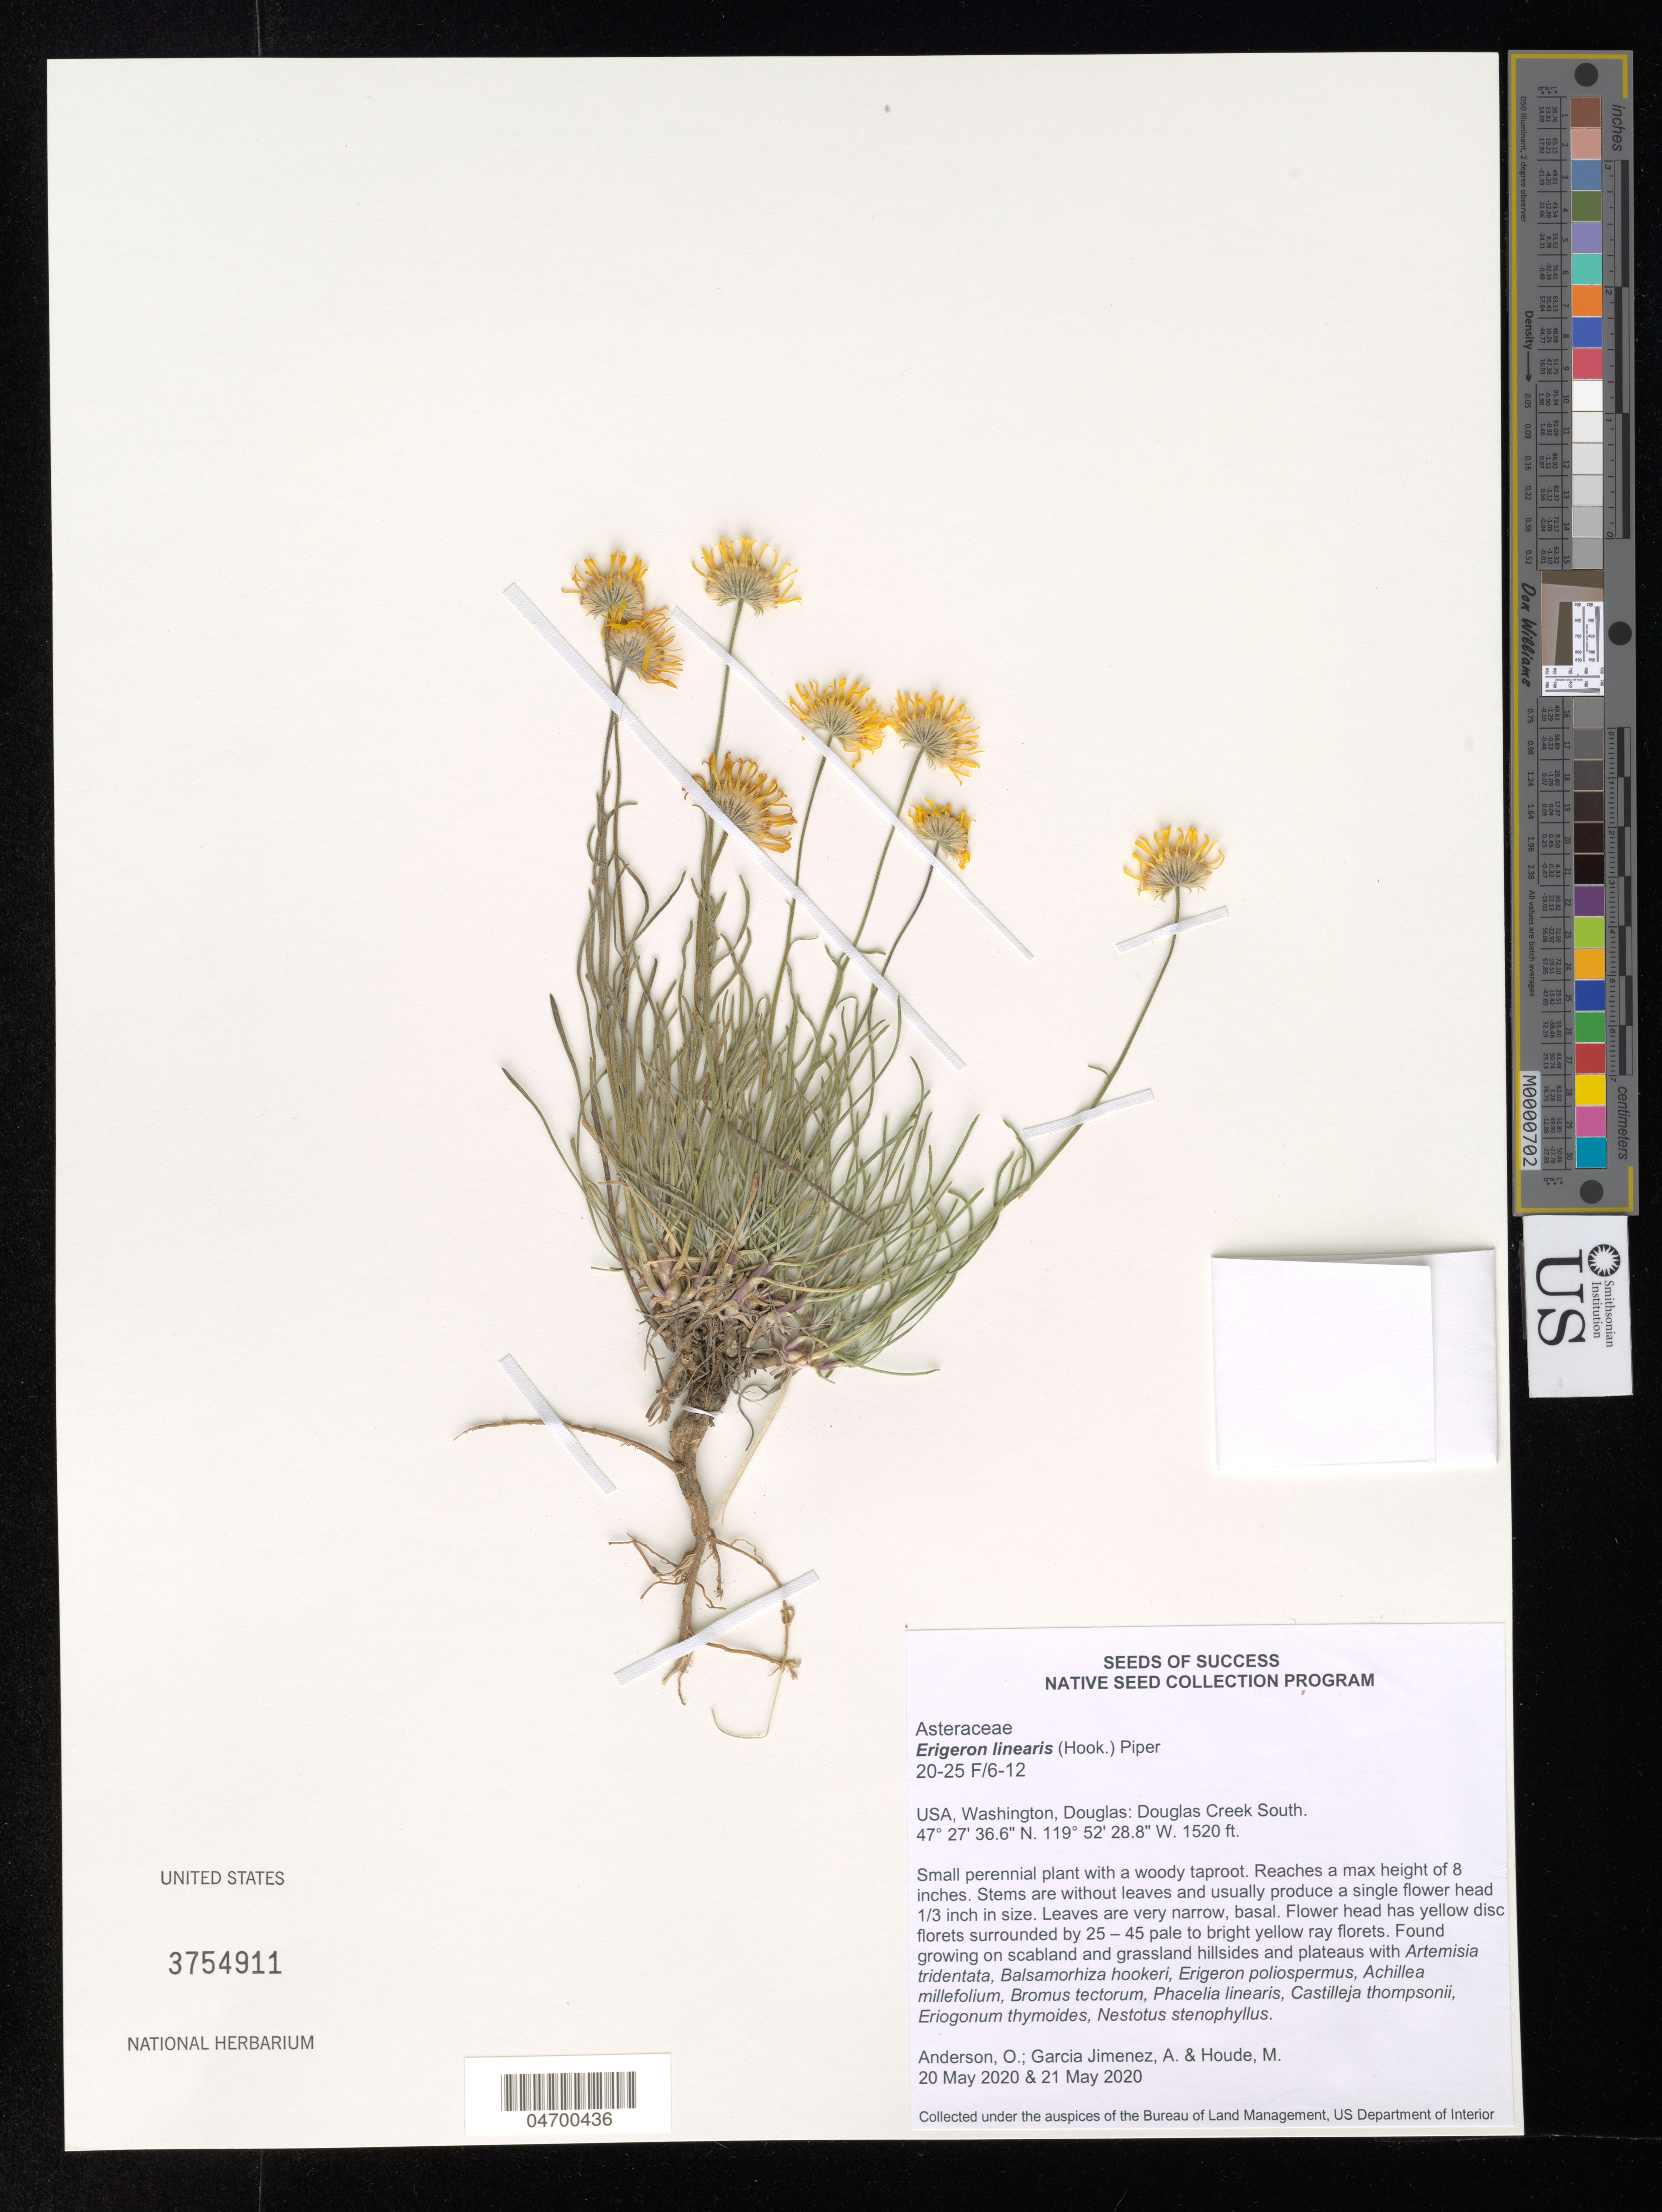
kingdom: Plantae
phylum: Tracheophyta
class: Magnoliopsida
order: Asterales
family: Asteraceae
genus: Erigeron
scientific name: Erigeron linearis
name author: (Hook.) Piper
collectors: O. Anderson, A. Garcia Jimenez & H. Vielstich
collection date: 2020-05-20/2020-05-21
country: United States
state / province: Washington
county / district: Douglas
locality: WA, Douglas: Douglas Creek South.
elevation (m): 463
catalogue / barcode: US 3754911